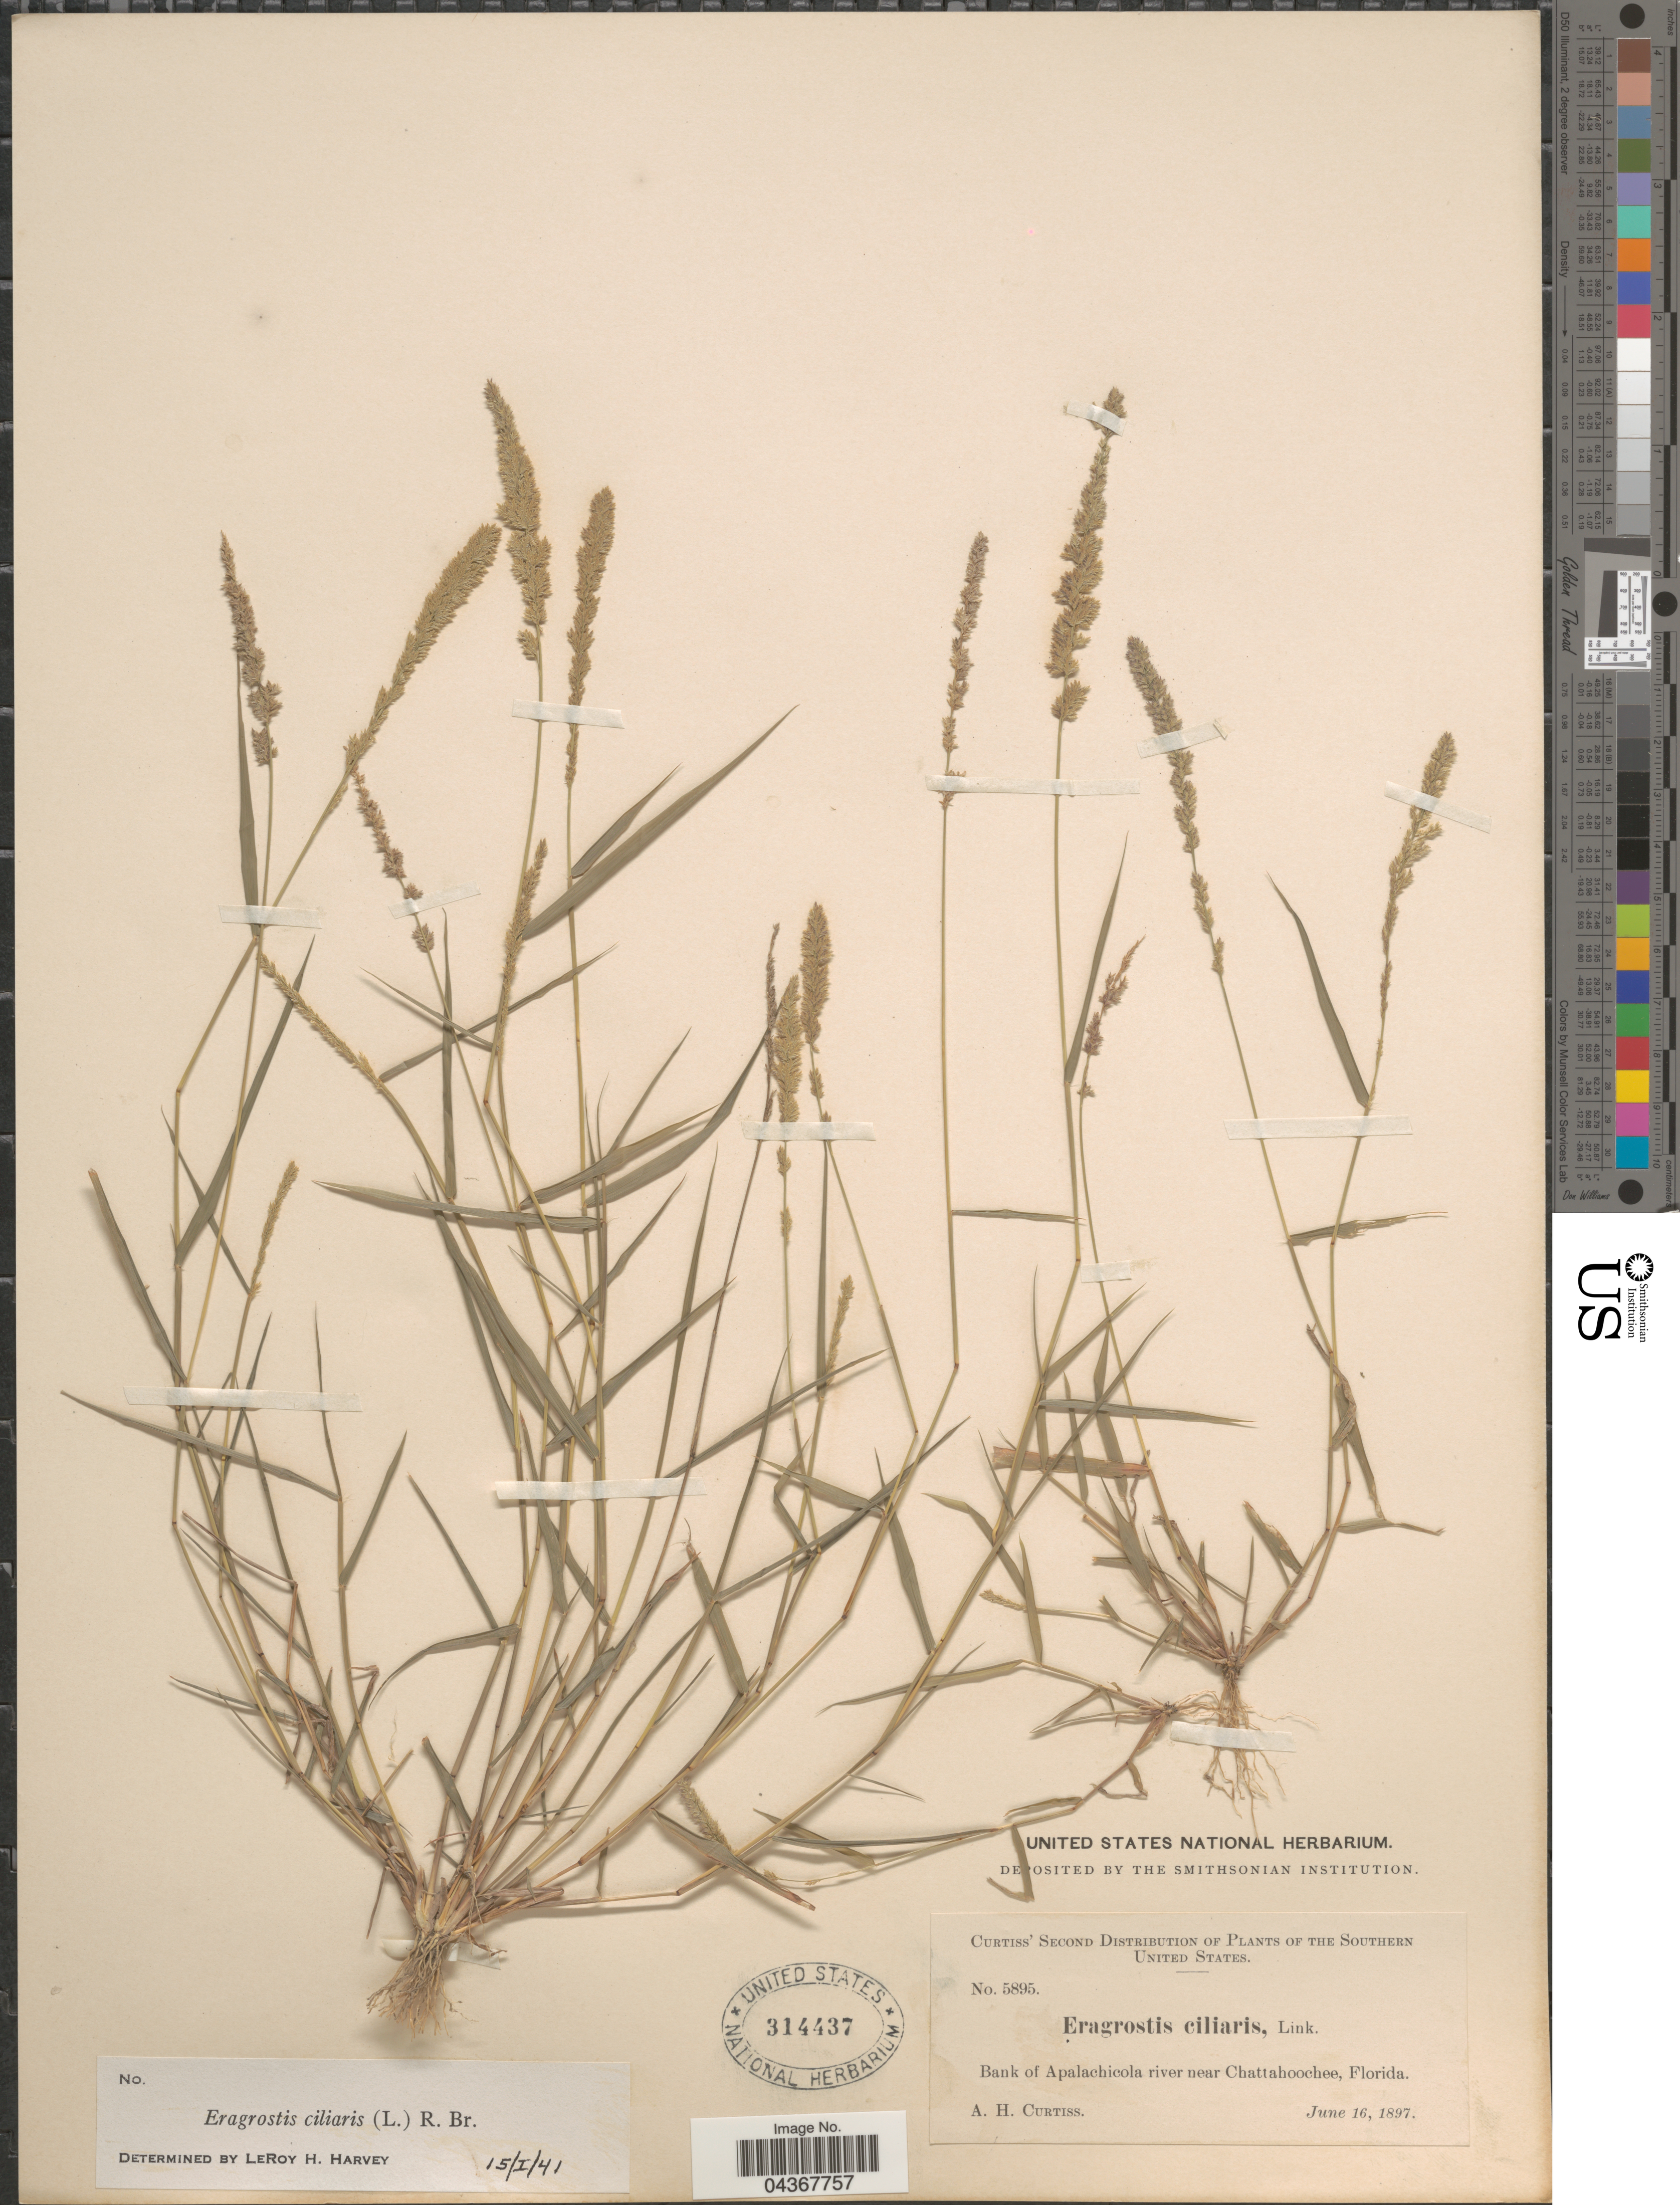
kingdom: Plantae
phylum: Tracheophyta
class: Liliopsida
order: Poales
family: Poaceae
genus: Eragrostis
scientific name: Eragrostis ciliaris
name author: (L.) R. Br.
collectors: A. H. Curtiss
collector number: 5895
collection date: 1897-06-16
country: United States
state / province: Florida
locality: The Southern United States. Bank of Apalachicola river near Chattahoochee.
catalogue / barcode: US 314437